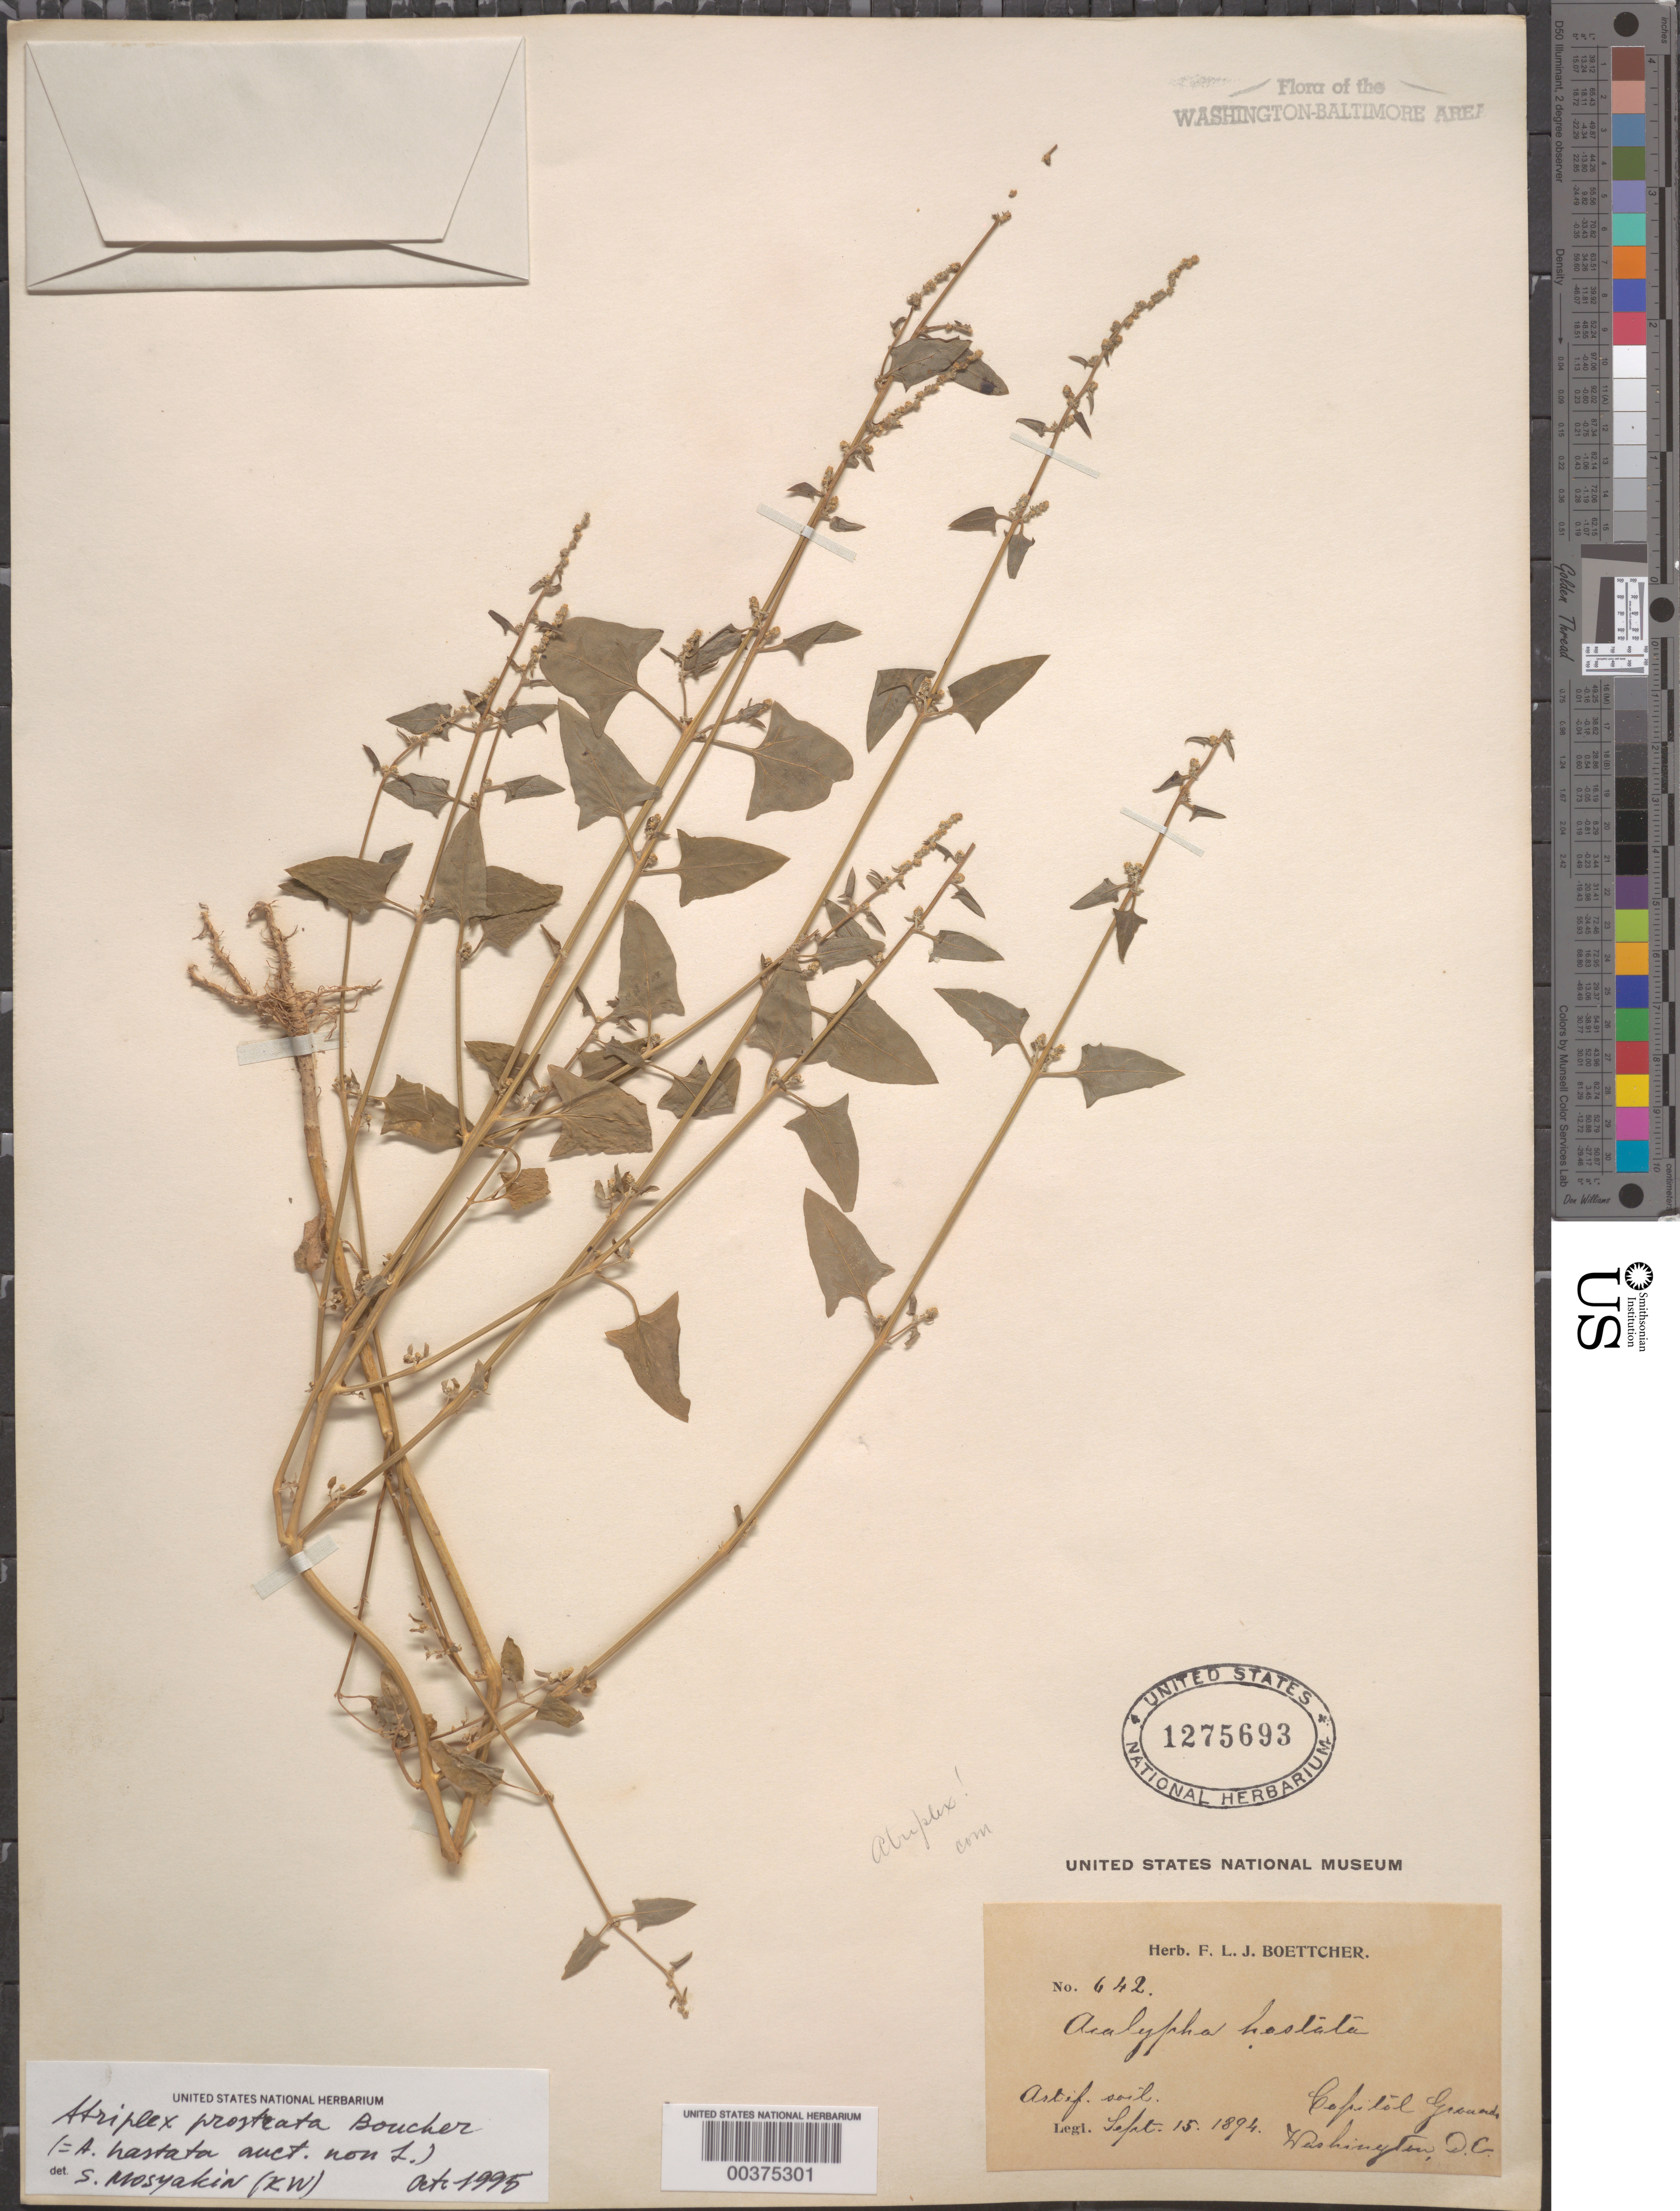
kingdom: Plantae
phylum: Tracheophyta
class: Magnoliopsida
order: Caryophyllales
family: Amaranthaceae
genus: Atriplex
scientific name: Atriplex patula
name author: L.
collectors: F. Boettcher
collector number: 642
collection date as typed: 15 Sep 1894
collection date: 1894-09-15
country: United States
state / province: District of Columbia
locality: Capitol grounds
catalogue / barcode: US 1275693